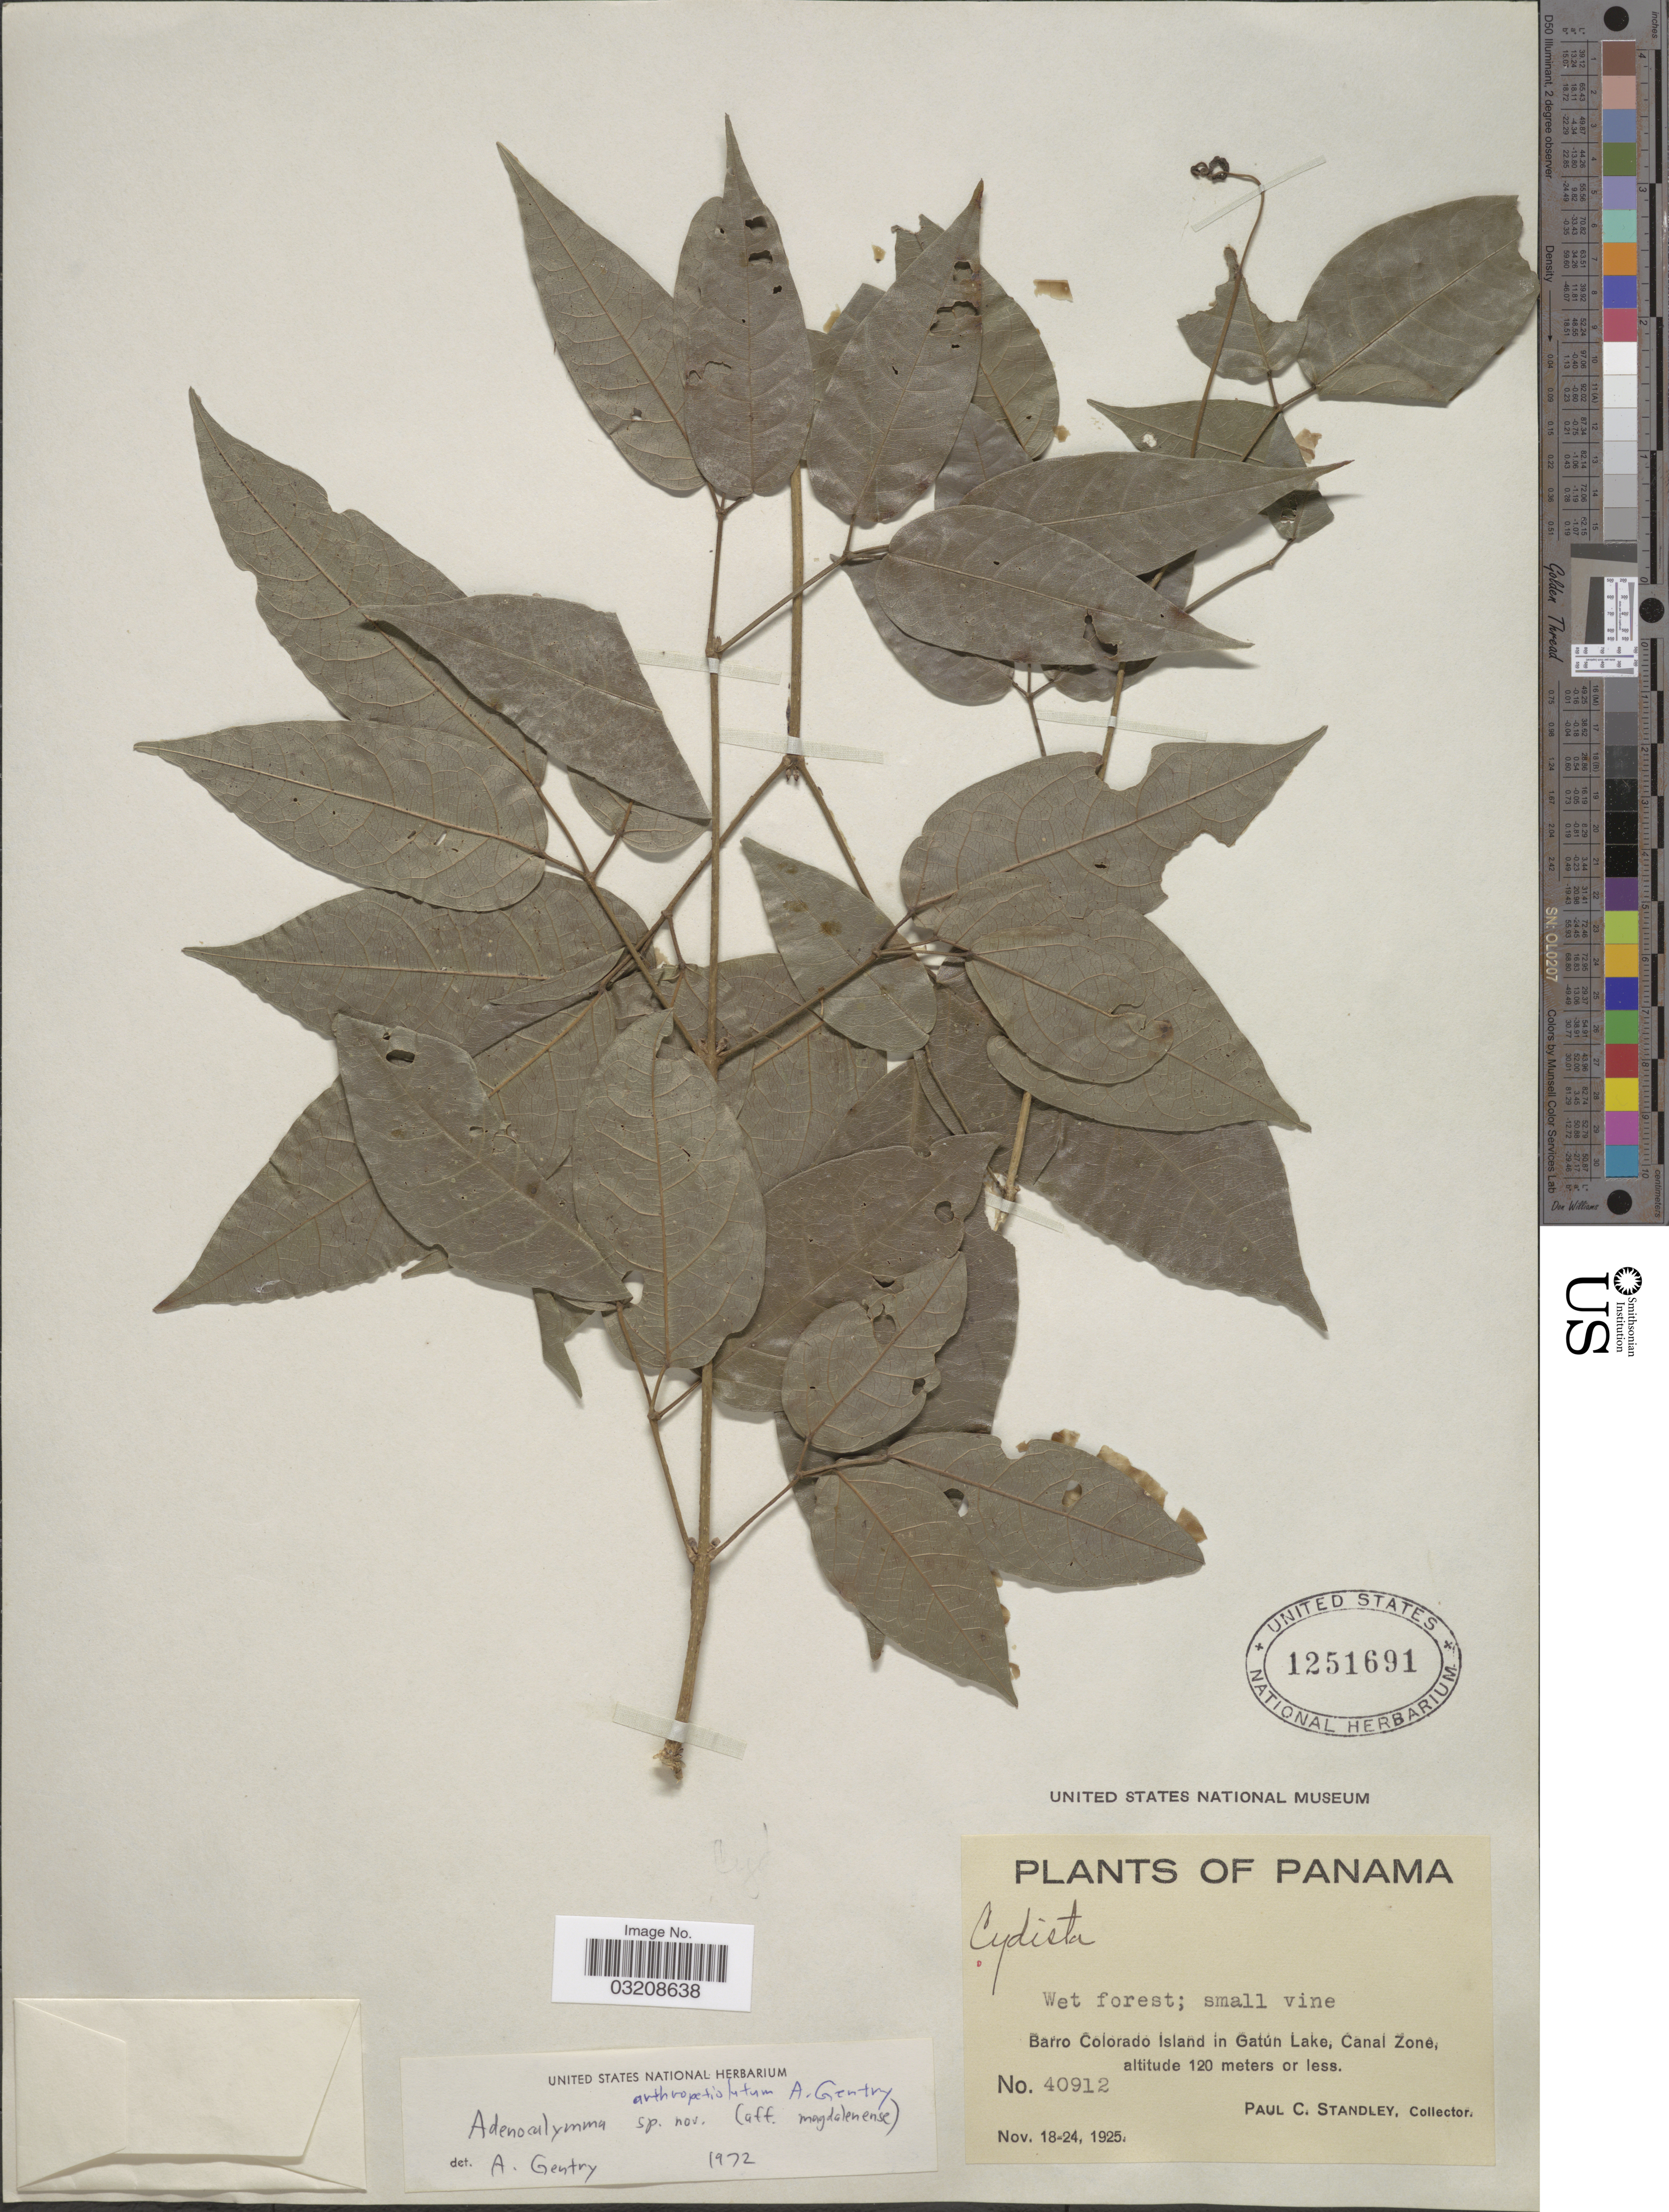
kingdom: Plantae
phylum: Tracheophyta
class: Magnoliopsida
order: Lamiales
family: Bignoniaceae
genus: Adenocalymma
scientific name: Adenocalymma arthropetiolatum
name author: A.H. Gentry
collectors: P. C. Standley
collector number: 40912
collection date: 1925-11-18/1925-11-24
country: Panama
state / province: Panamá Oeste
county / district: Canal Zone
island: Barro Colorado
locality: Barro Colorado Island in Gatún Lake, Canal Zone.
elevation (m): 120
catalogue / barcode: US 1251691